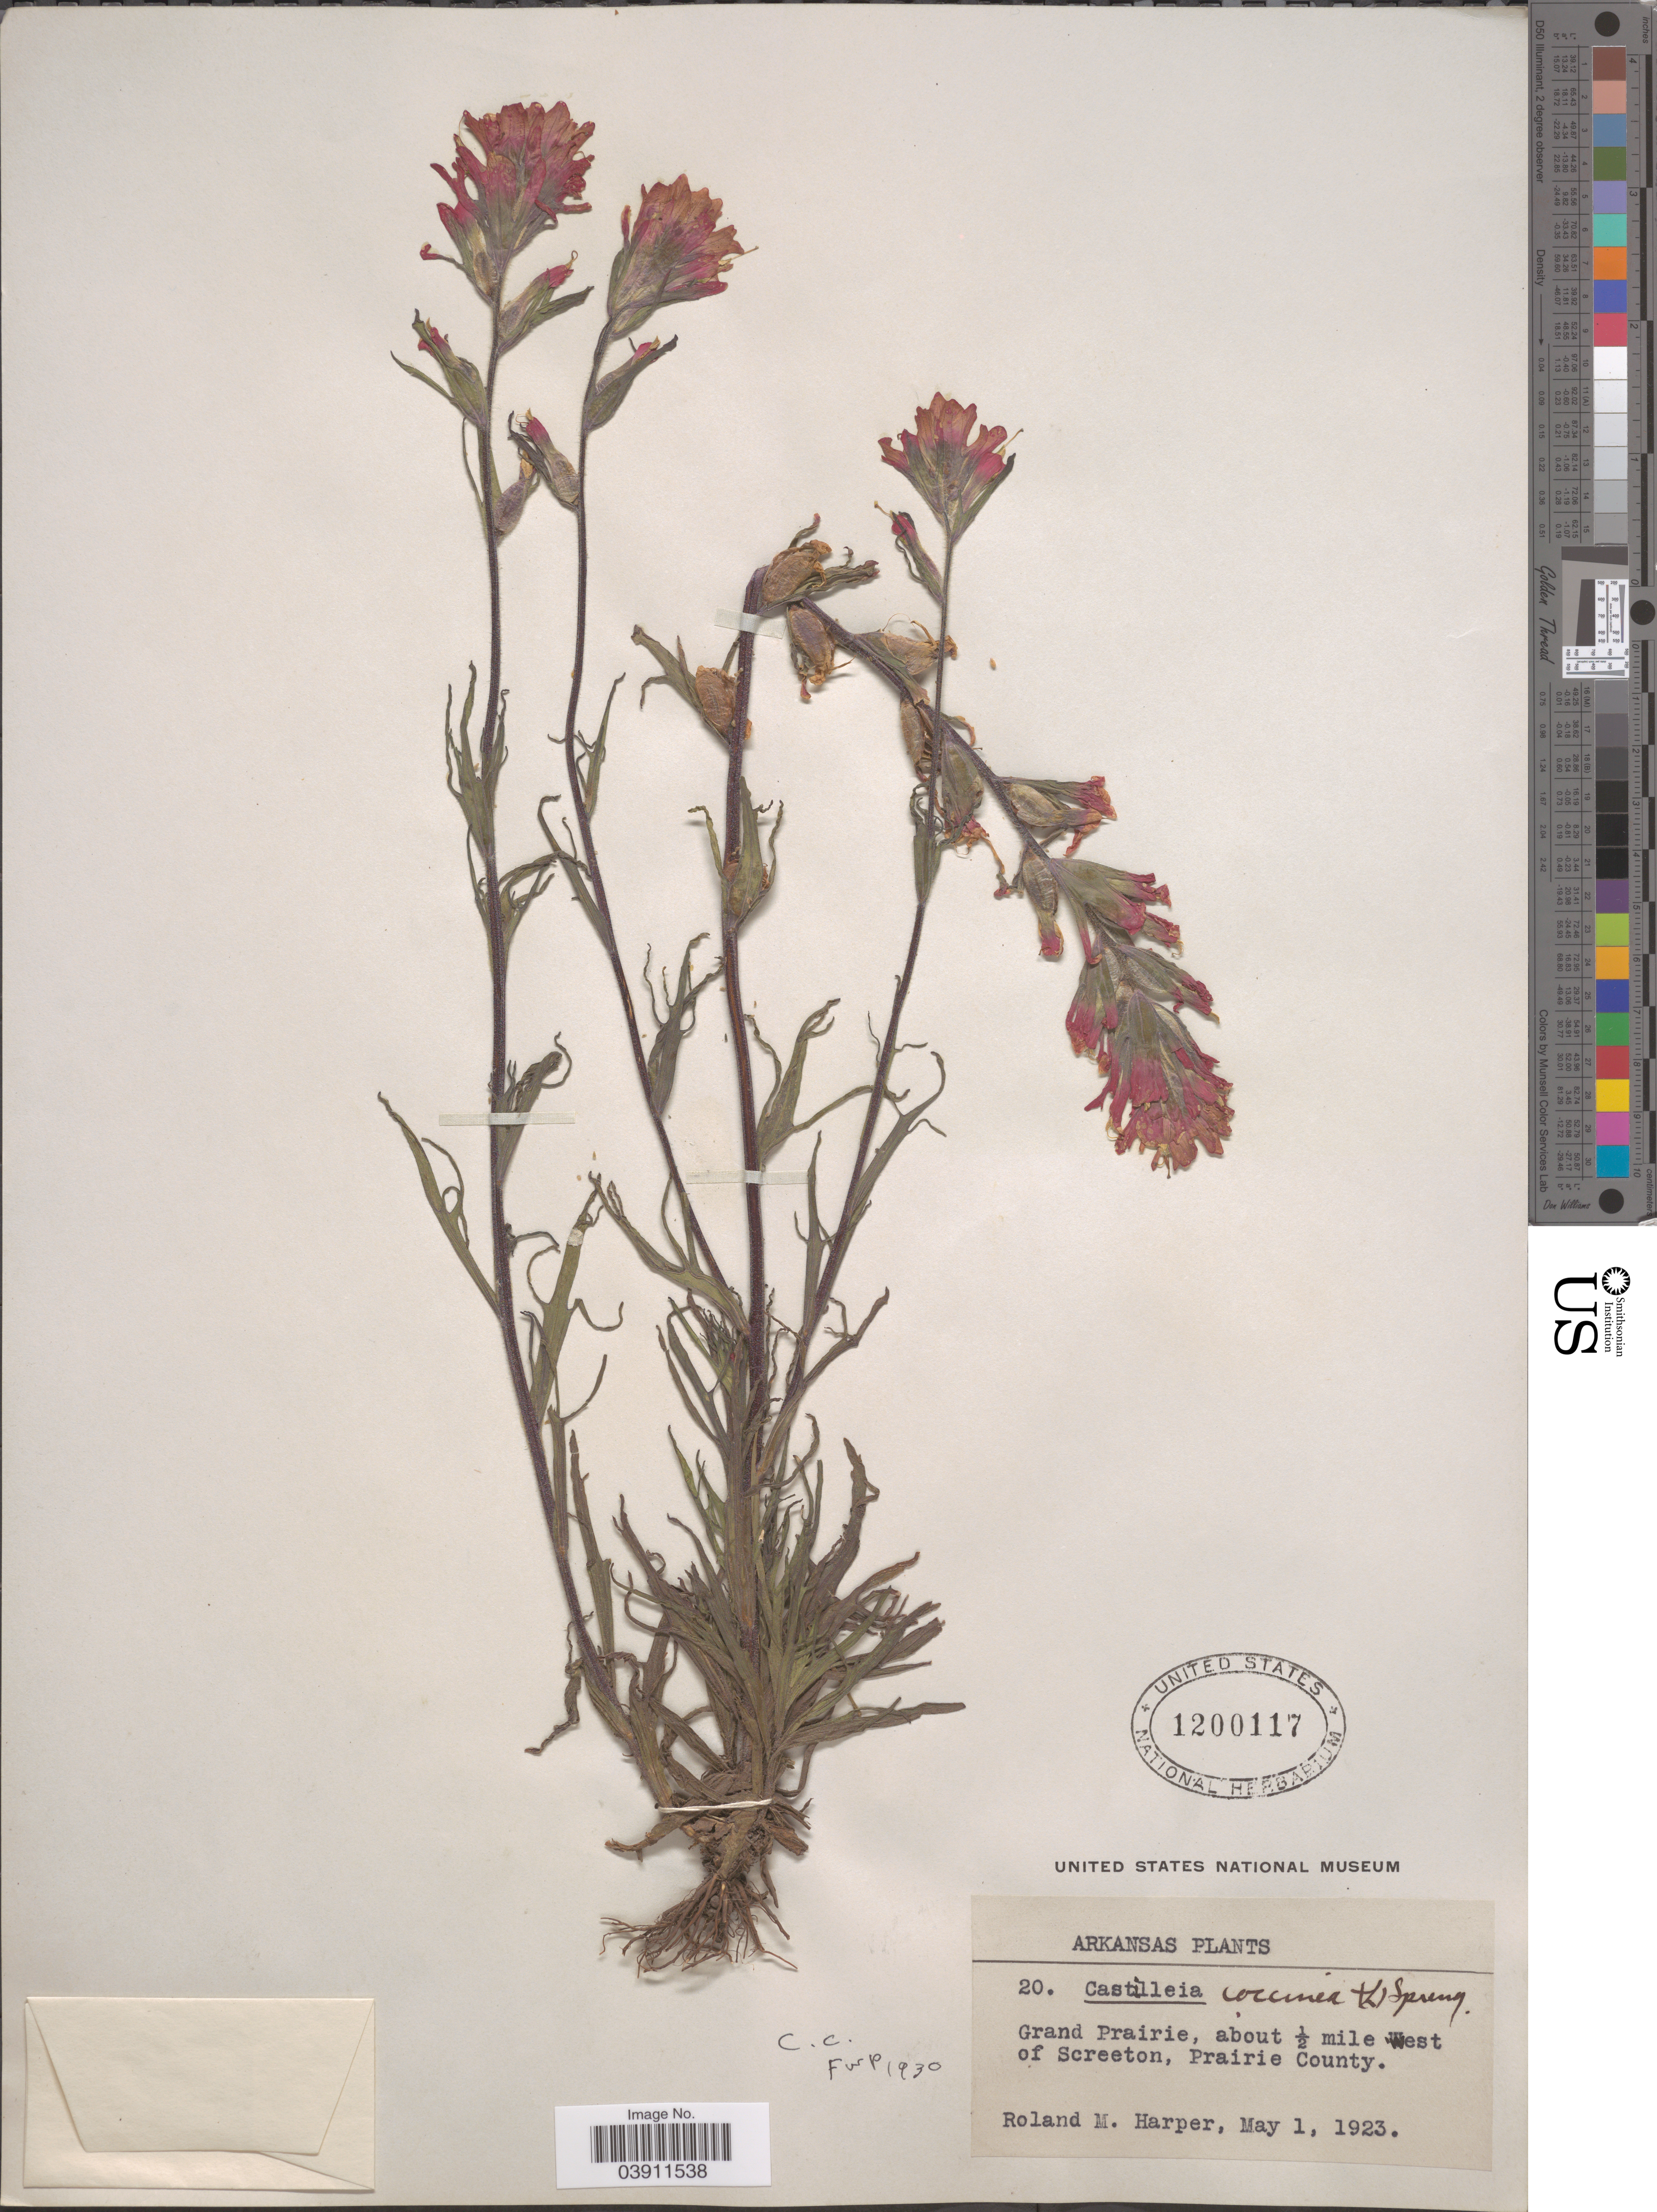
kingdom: Plantae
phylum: Tracheophyta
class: Magnoliopsida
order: Lamiales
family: Orobanchaceae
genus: Castilleja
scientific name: Castilleja coccinea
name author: (L.) Spreng.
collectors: R. M. Harper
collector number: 20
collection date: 1923-05-01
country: United States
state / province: Arkansas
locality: Grand Prairie, about ½ mile West of Screeton, Prairie County.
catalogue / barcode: US 1200117